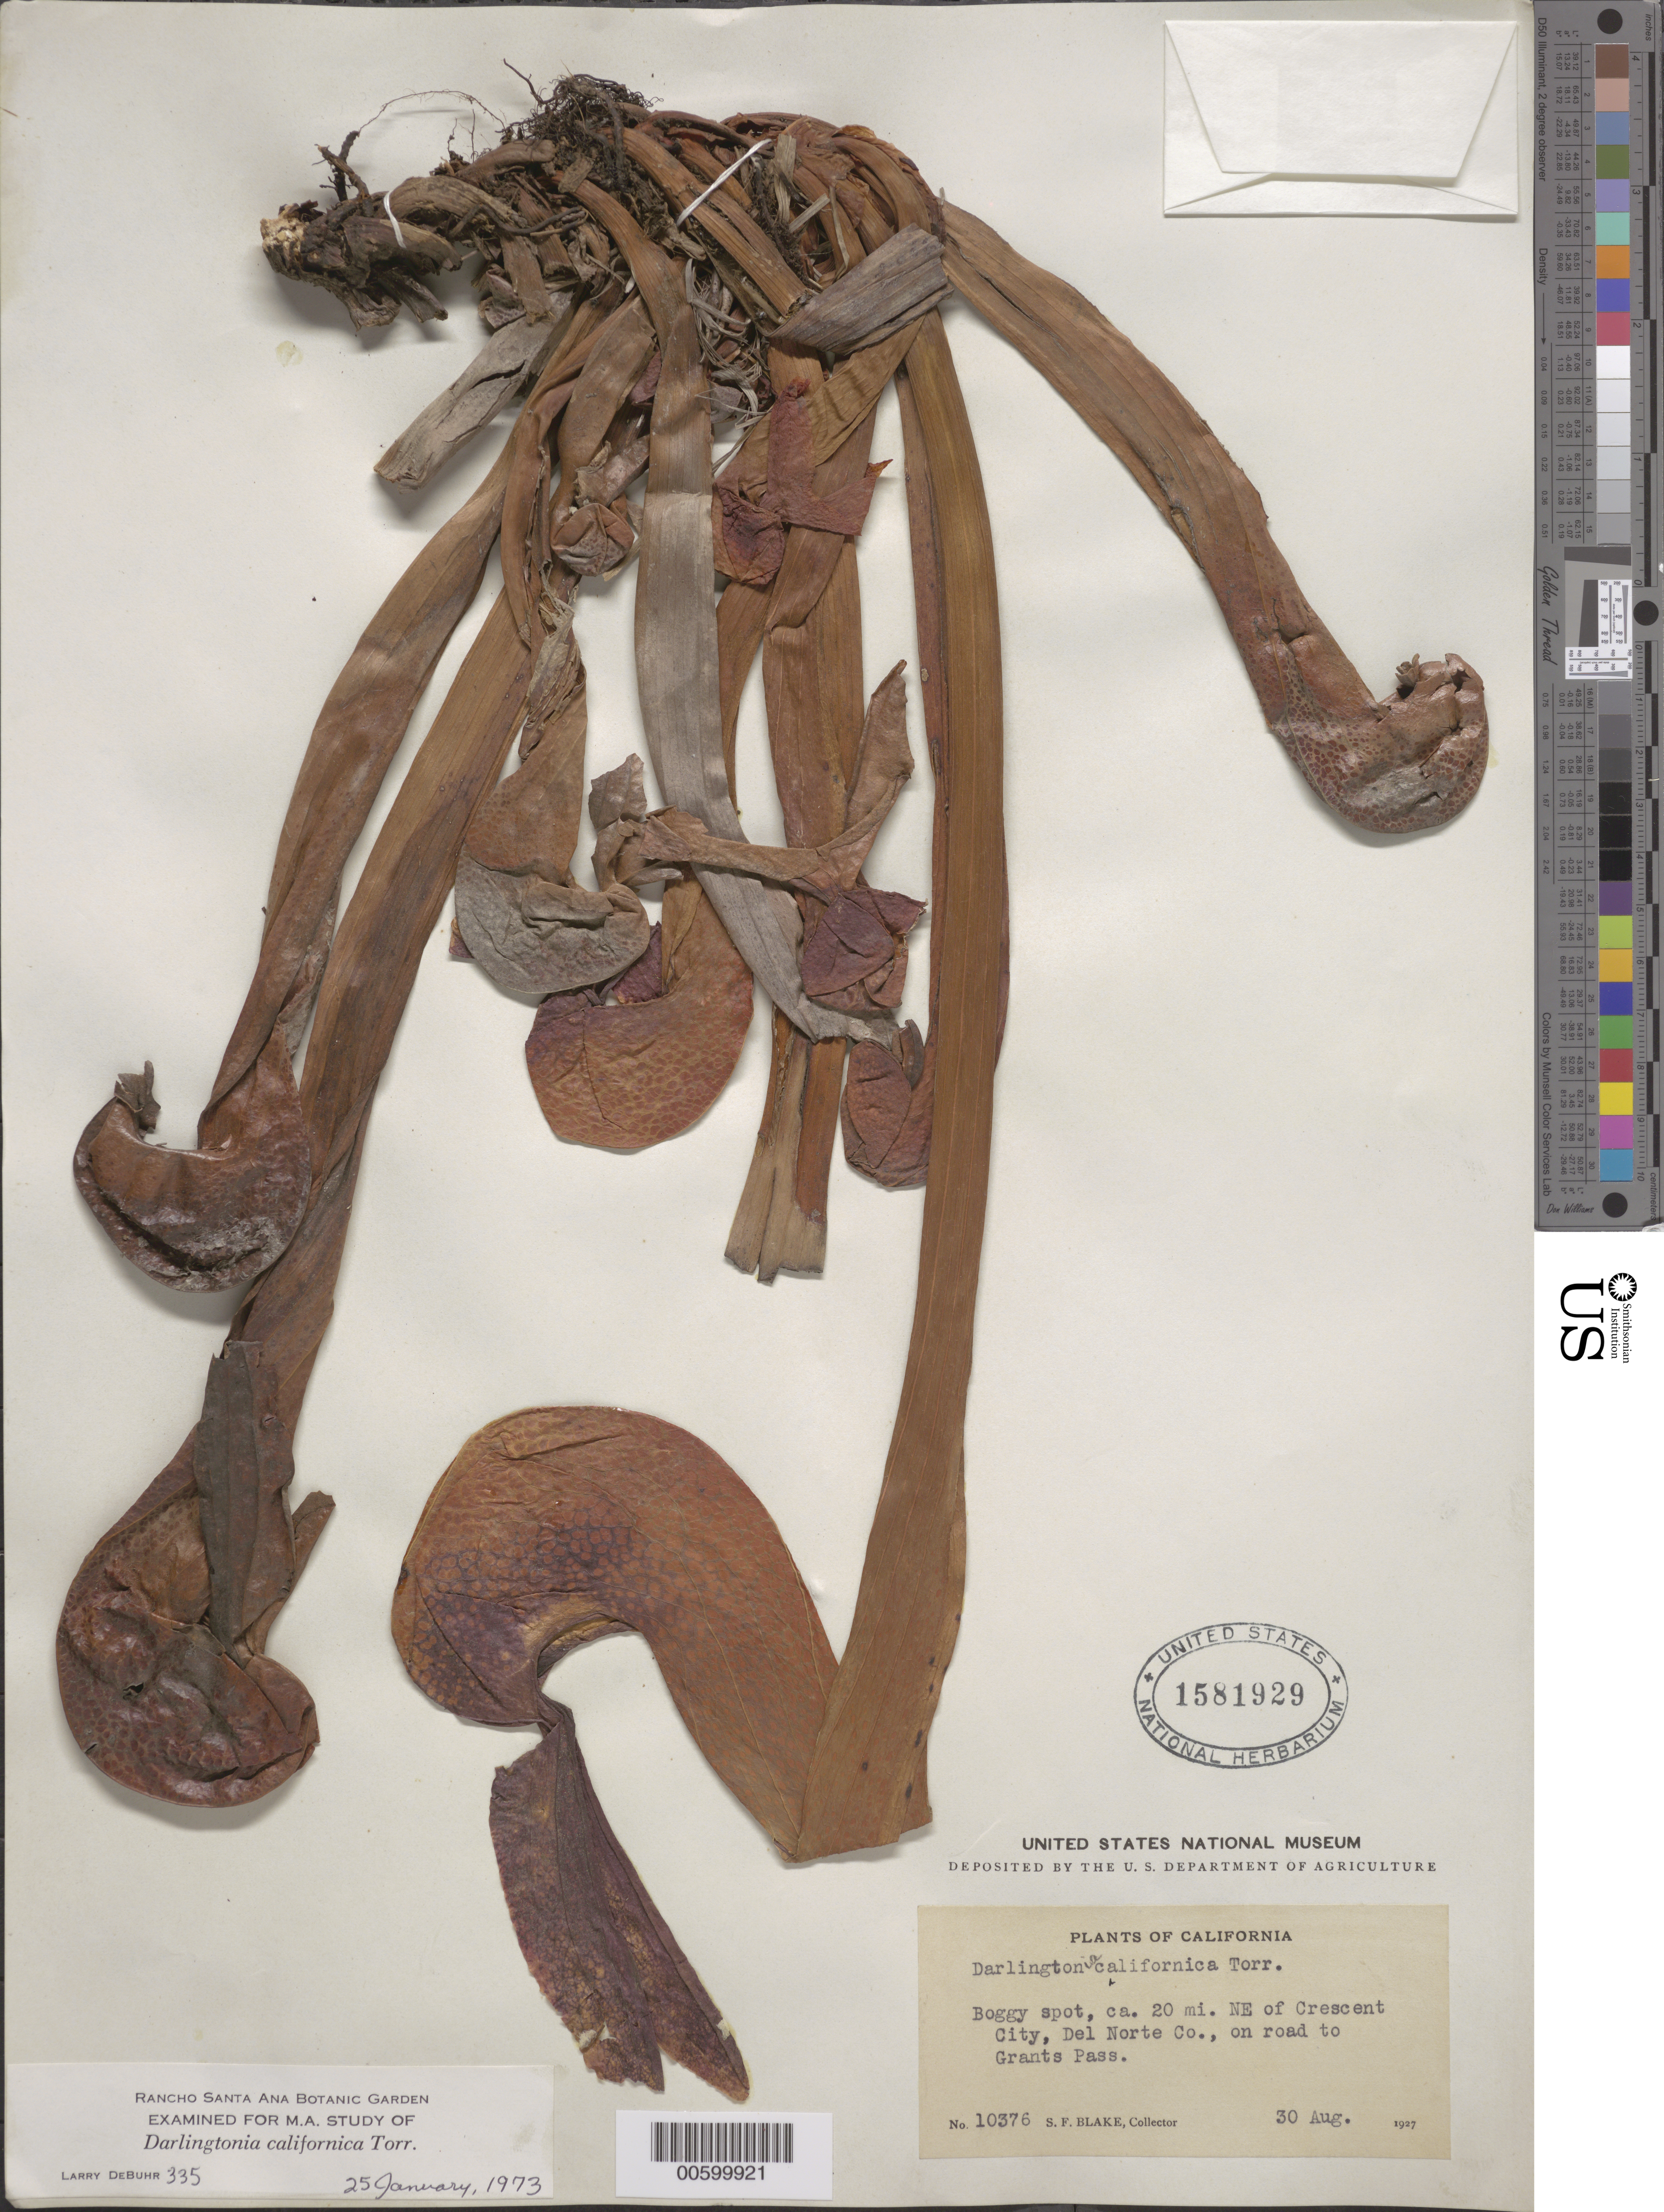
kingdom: Plantae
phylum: Tracheophyta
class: Magnoliopsida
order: Ericales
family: Sarraceniaceae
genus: Darlingtonia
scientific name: Darlingtonia californica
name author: Torr.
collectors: S. Blake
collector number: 10376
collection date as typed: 30 Aug 1927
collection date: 1927-08-30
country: United States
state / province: California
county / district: Del Norte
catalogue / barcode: US 1581929